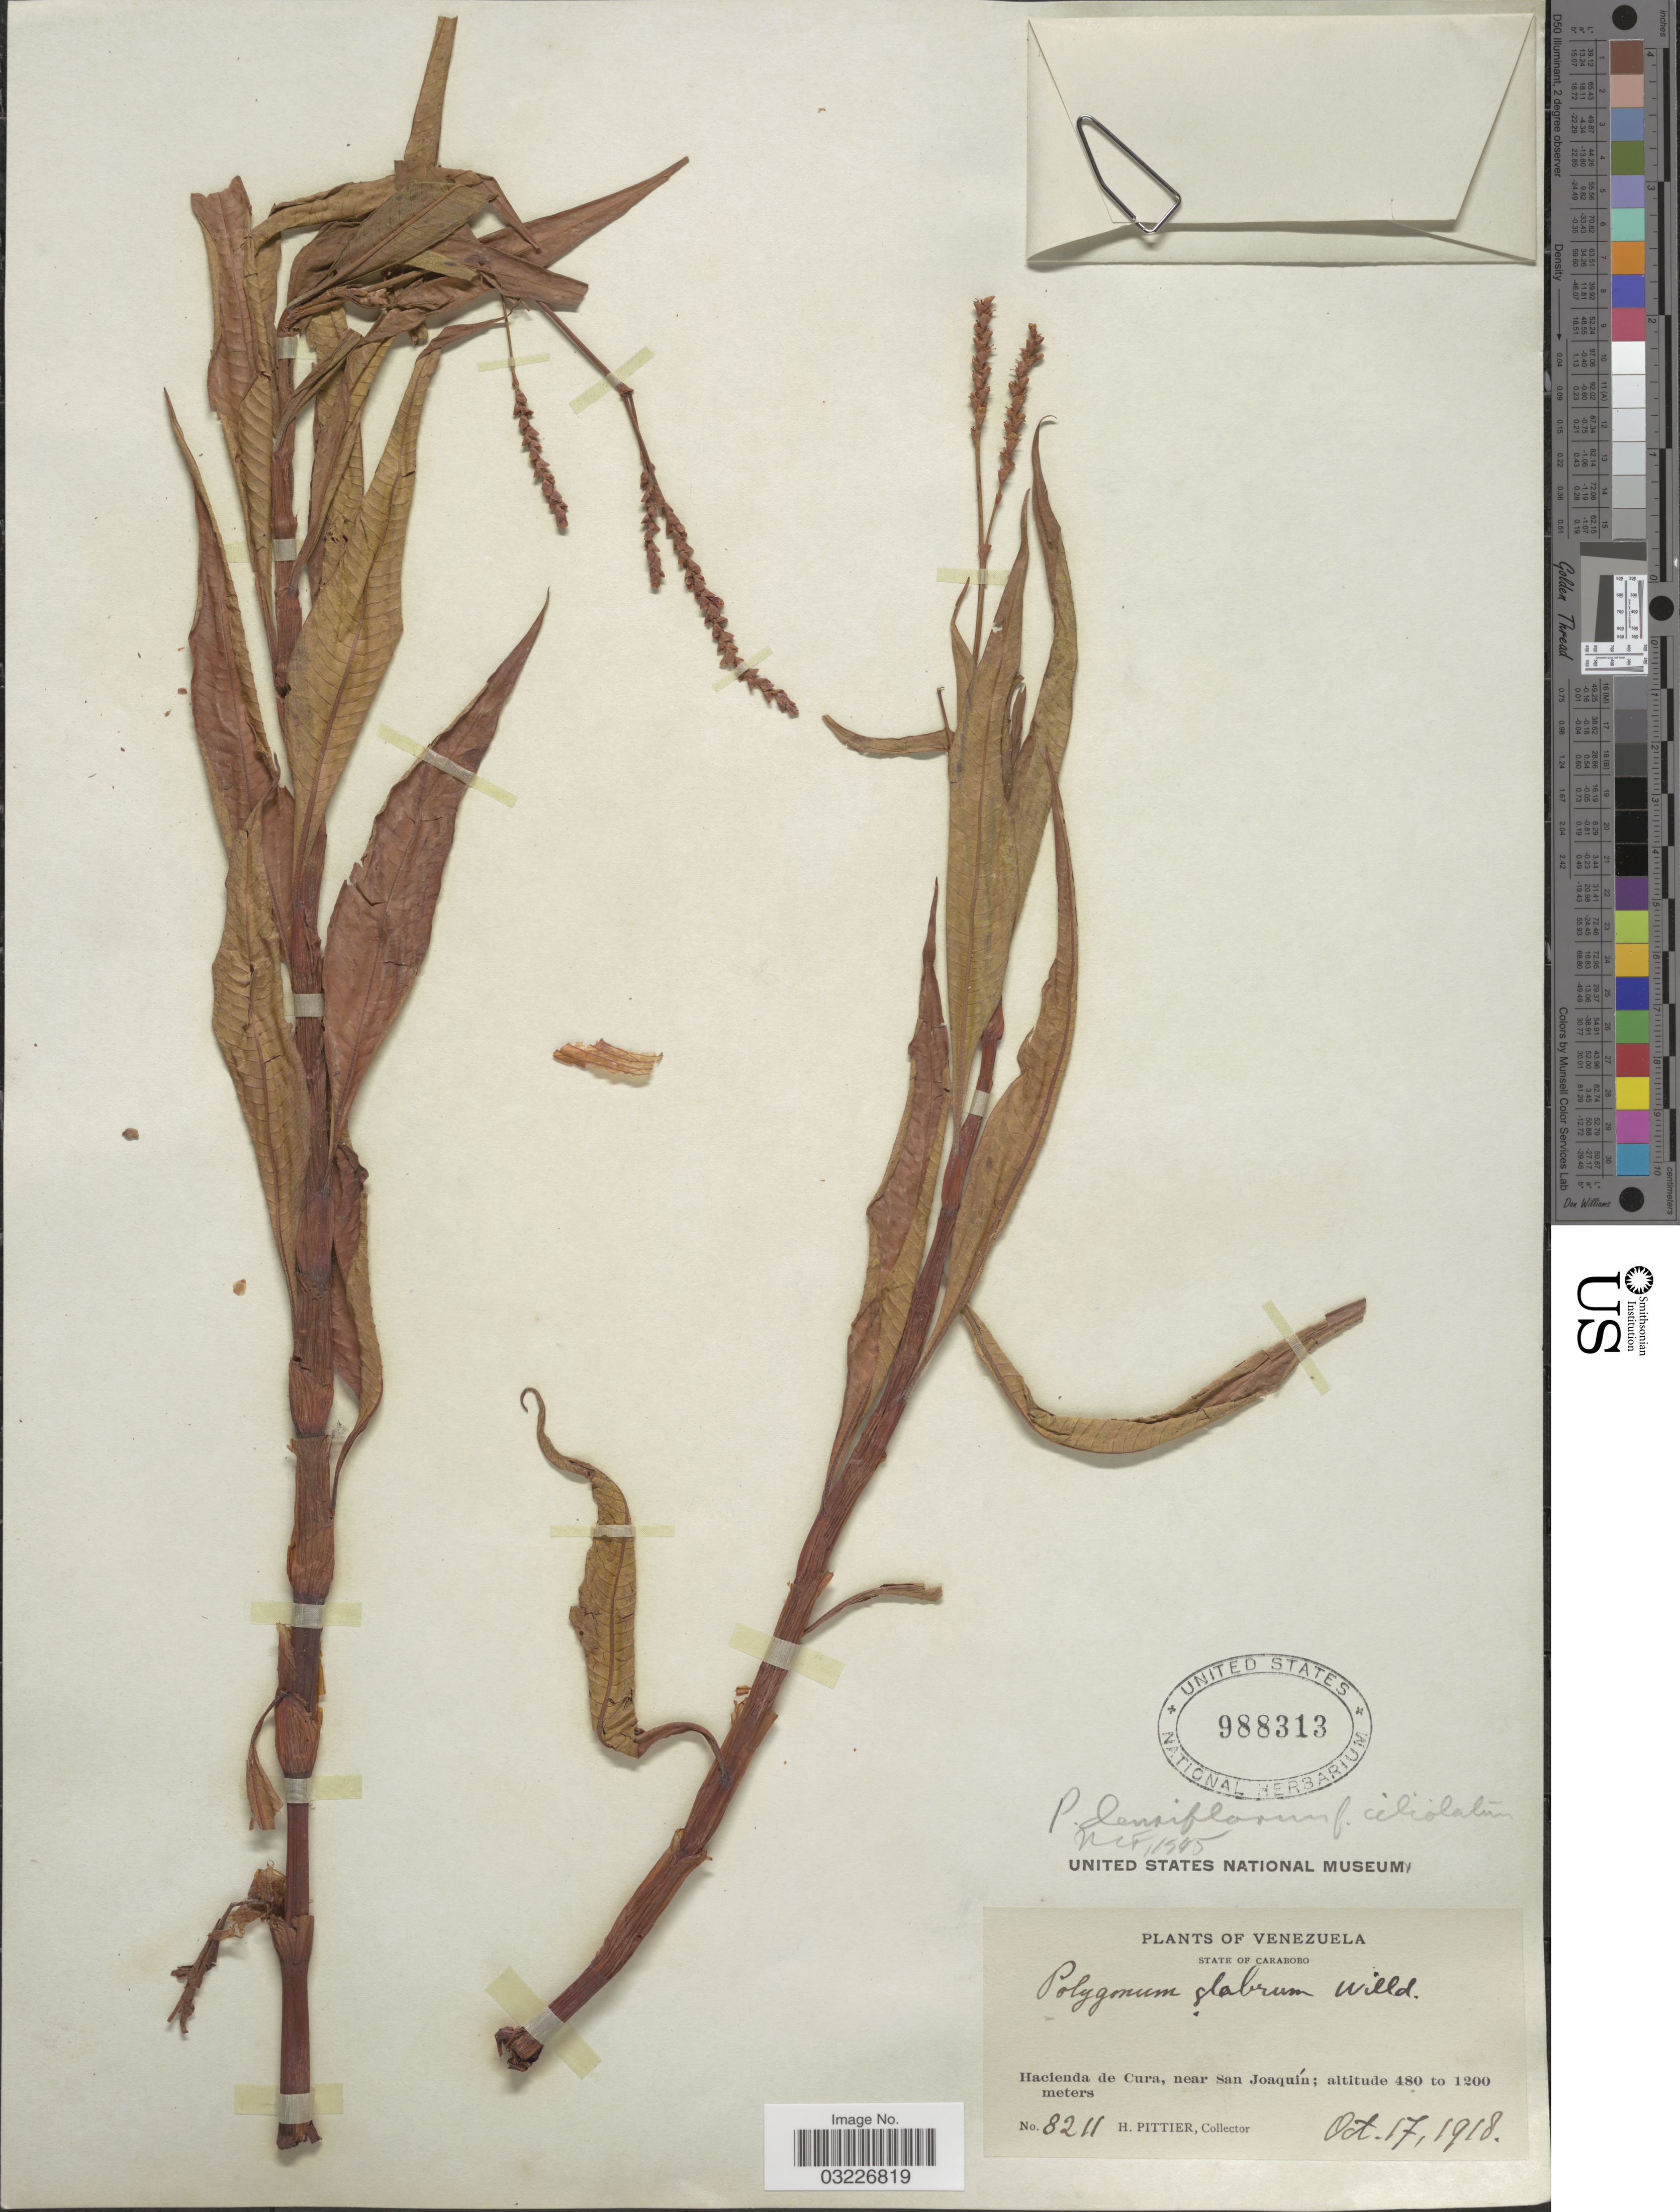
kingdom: Plantae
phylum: Tracheophyta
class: Magnoliopsida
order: Caryophyllales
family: Polygonaceae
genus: Polygonum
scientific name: Polygonum densiflorum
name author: Meisn.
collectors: H. F. Pittier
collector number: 8211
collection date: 1918-10-17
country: Venezuela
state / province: Carabobo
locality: Hacienda de Cura, near San Joaquín.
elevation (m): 480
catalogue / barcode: US 988313